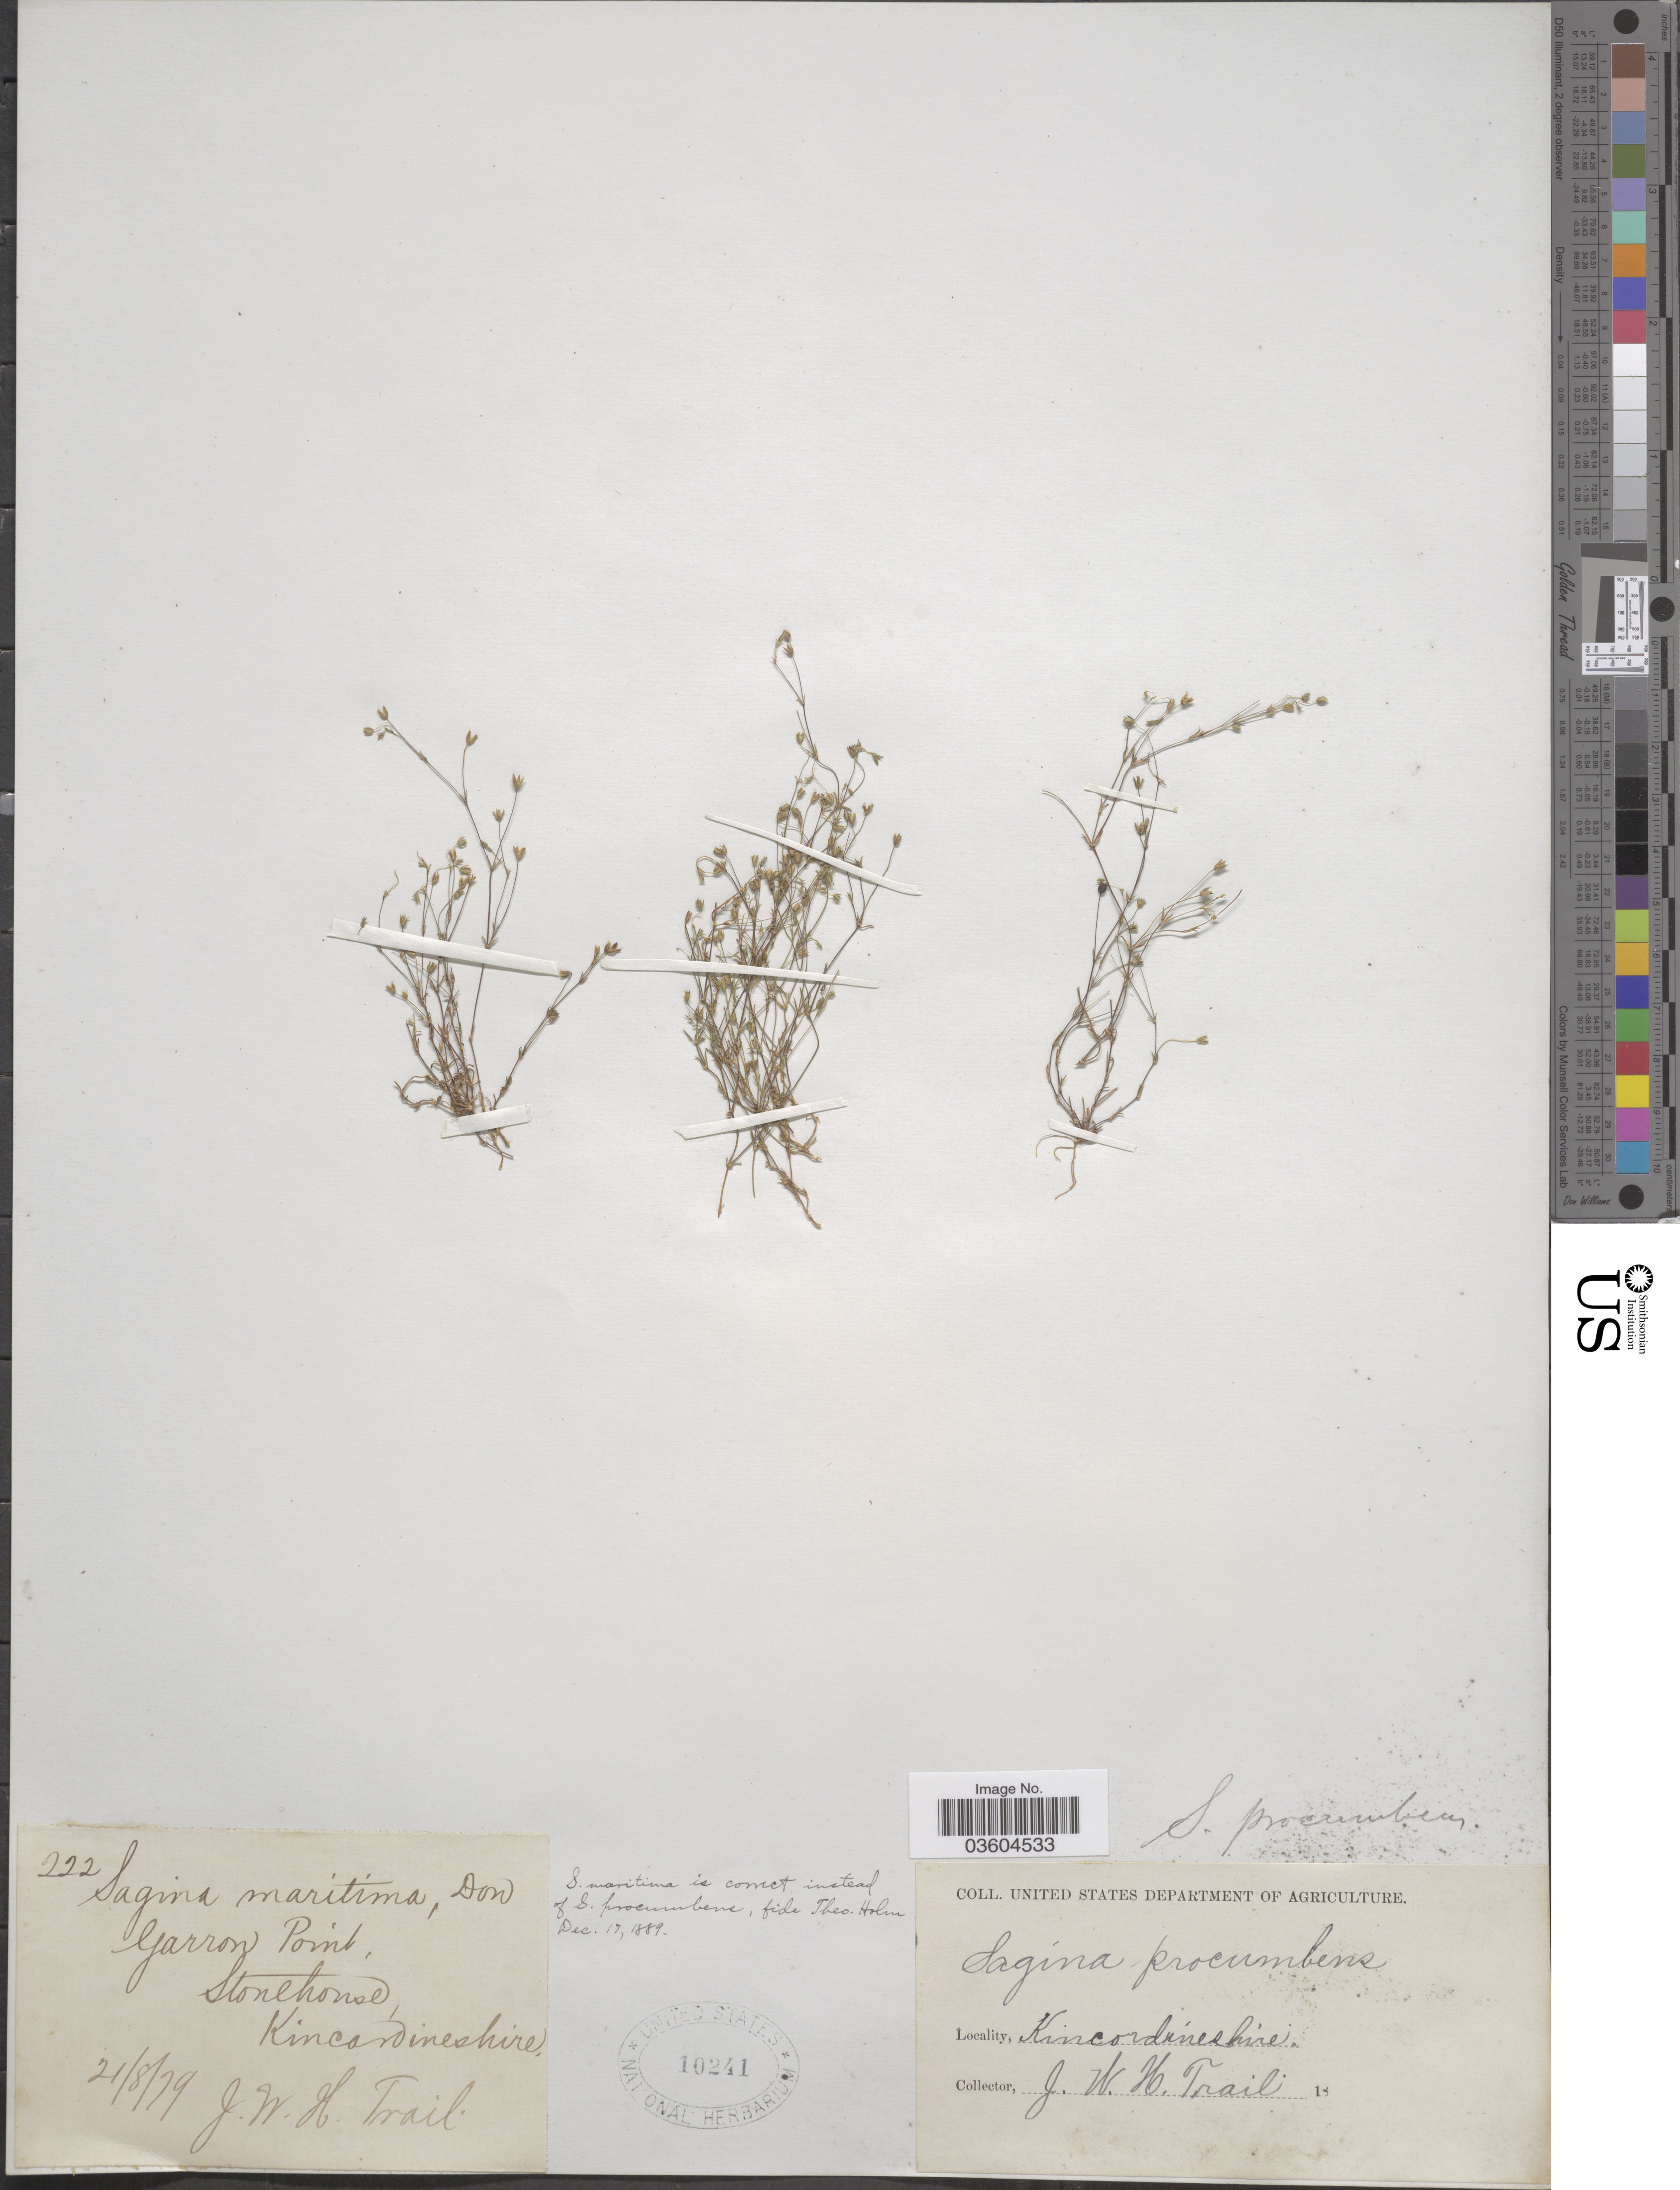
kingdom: Plantae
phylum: Tracheophyta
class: Magnoliopsida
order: Caryophyllales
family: Caryophyllaceae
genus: Sagina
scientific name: Sagina maritima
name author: G. Don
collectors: J. Trail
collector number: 222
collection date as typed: Transcribed d/m/y: 21/8/79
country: United Kingdom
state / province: Scotland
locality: Garron Point, Stonehouse, Kincardineshire.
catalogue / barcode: US 10241